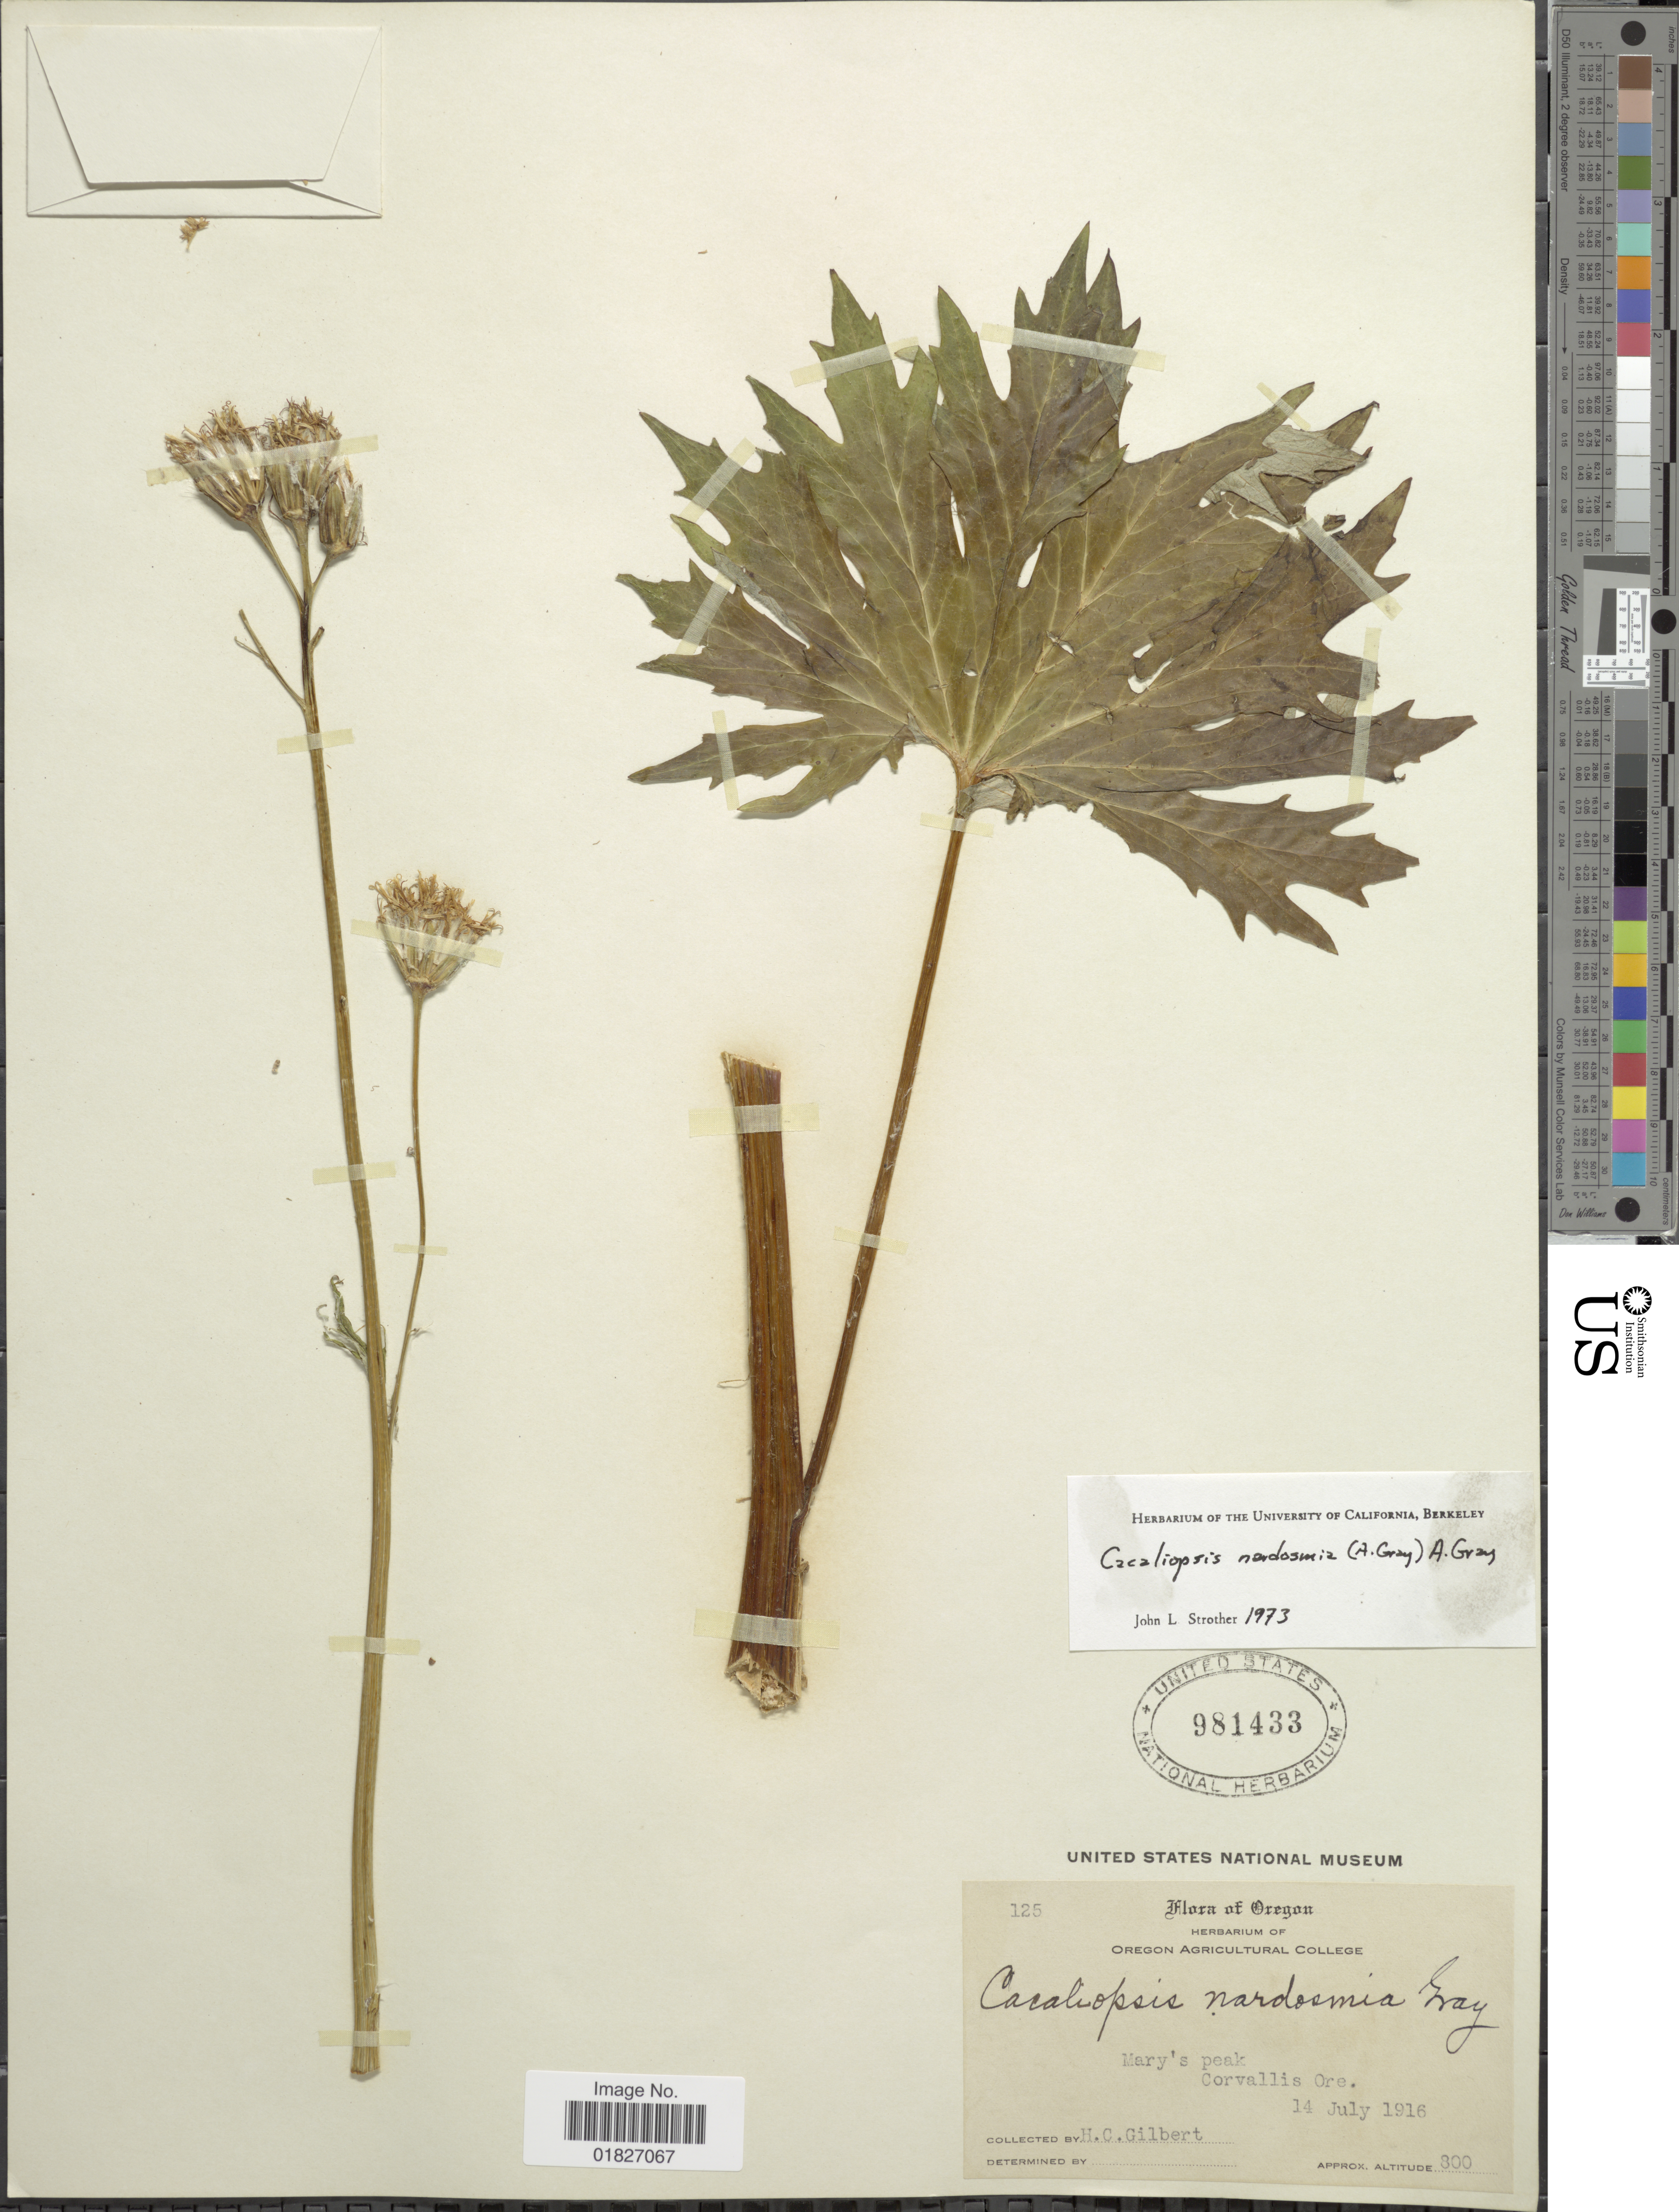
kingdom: Plantae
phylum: Tracheophyta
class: Magnoliopsida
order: Asterales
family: Asteraceae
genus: Cacaliopsis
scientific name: Cacaliopsis nardosmia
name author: A. Gray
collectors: H. Gilbert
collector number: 125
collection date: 1916-07-14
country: United States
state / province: Oregon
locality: Mary's peak, Corvallis, Ore.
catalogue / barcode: US 981433